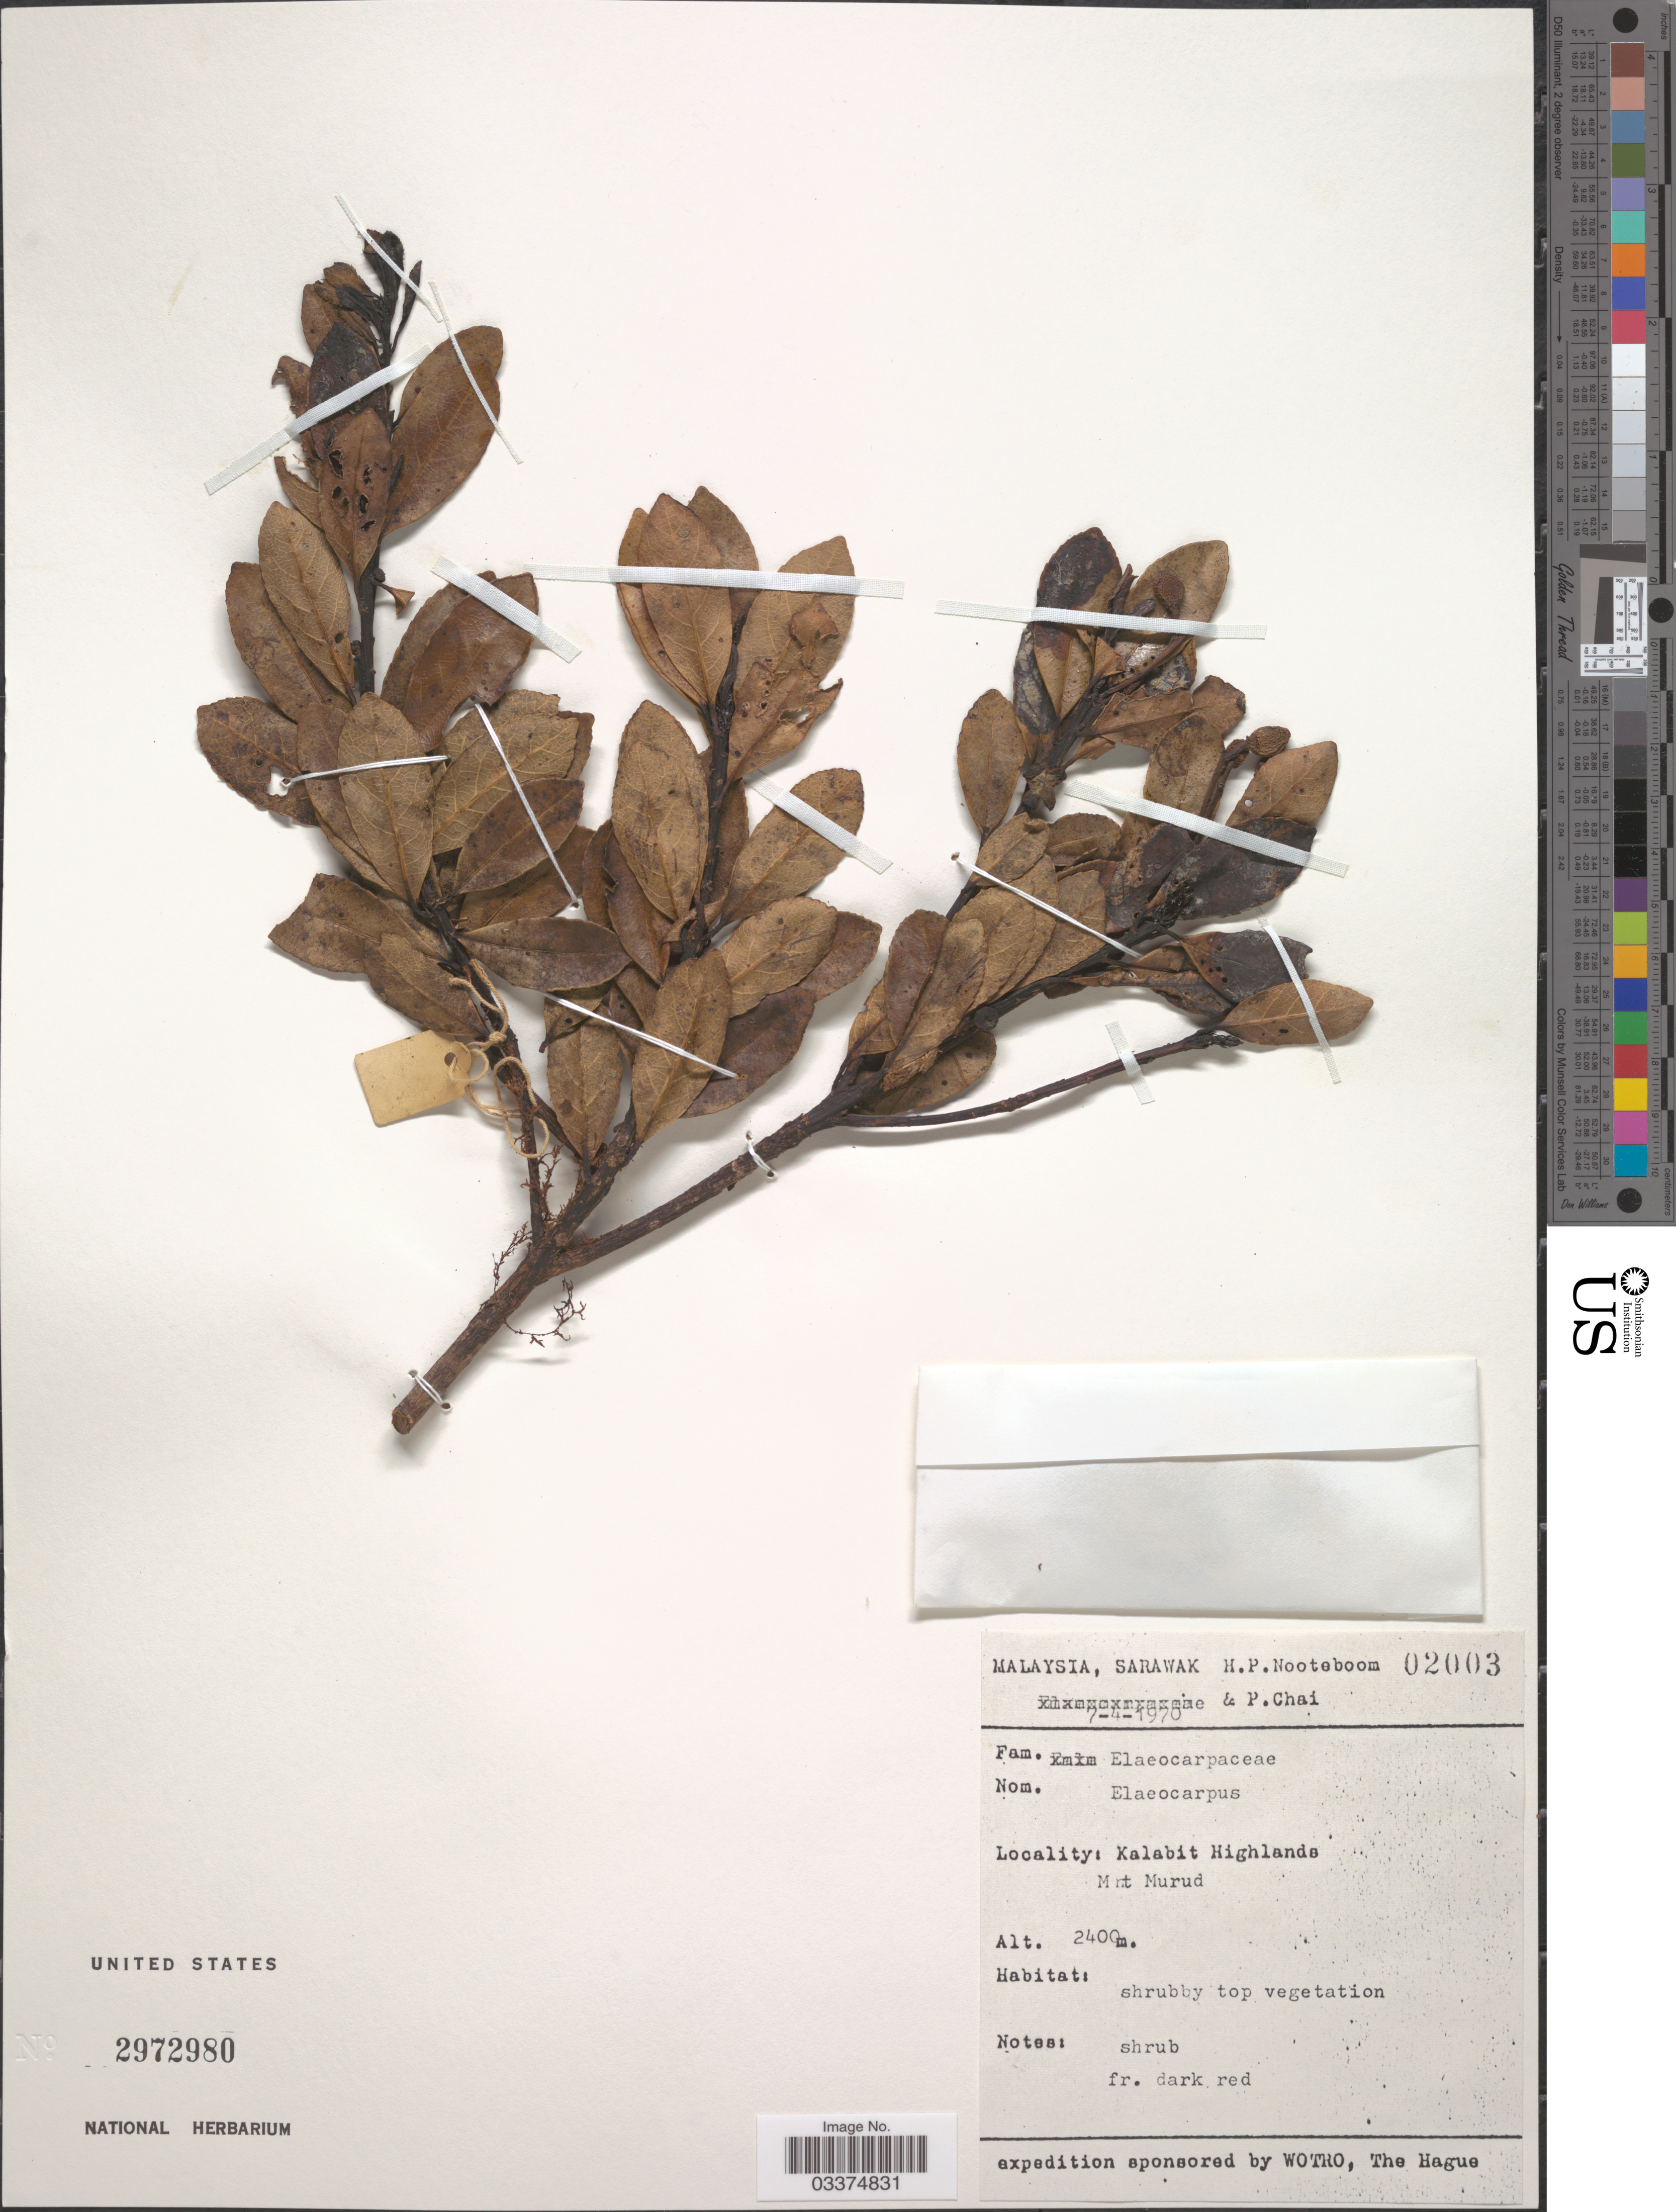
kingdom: Plantae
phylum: Tracheophyta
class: Magnoliopsida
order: Oxalidales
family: Elaeocarpaceae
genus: Elaeocarpus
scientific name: Elaeocarpus sp.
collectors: H. P. Nooteboom & P. Chai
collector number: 02003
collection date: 1970-04-07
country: Malaysia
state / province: Sarawak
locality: Kalabit Highlands. Mnt Murud.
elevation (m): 2400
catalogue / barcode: US 2972980